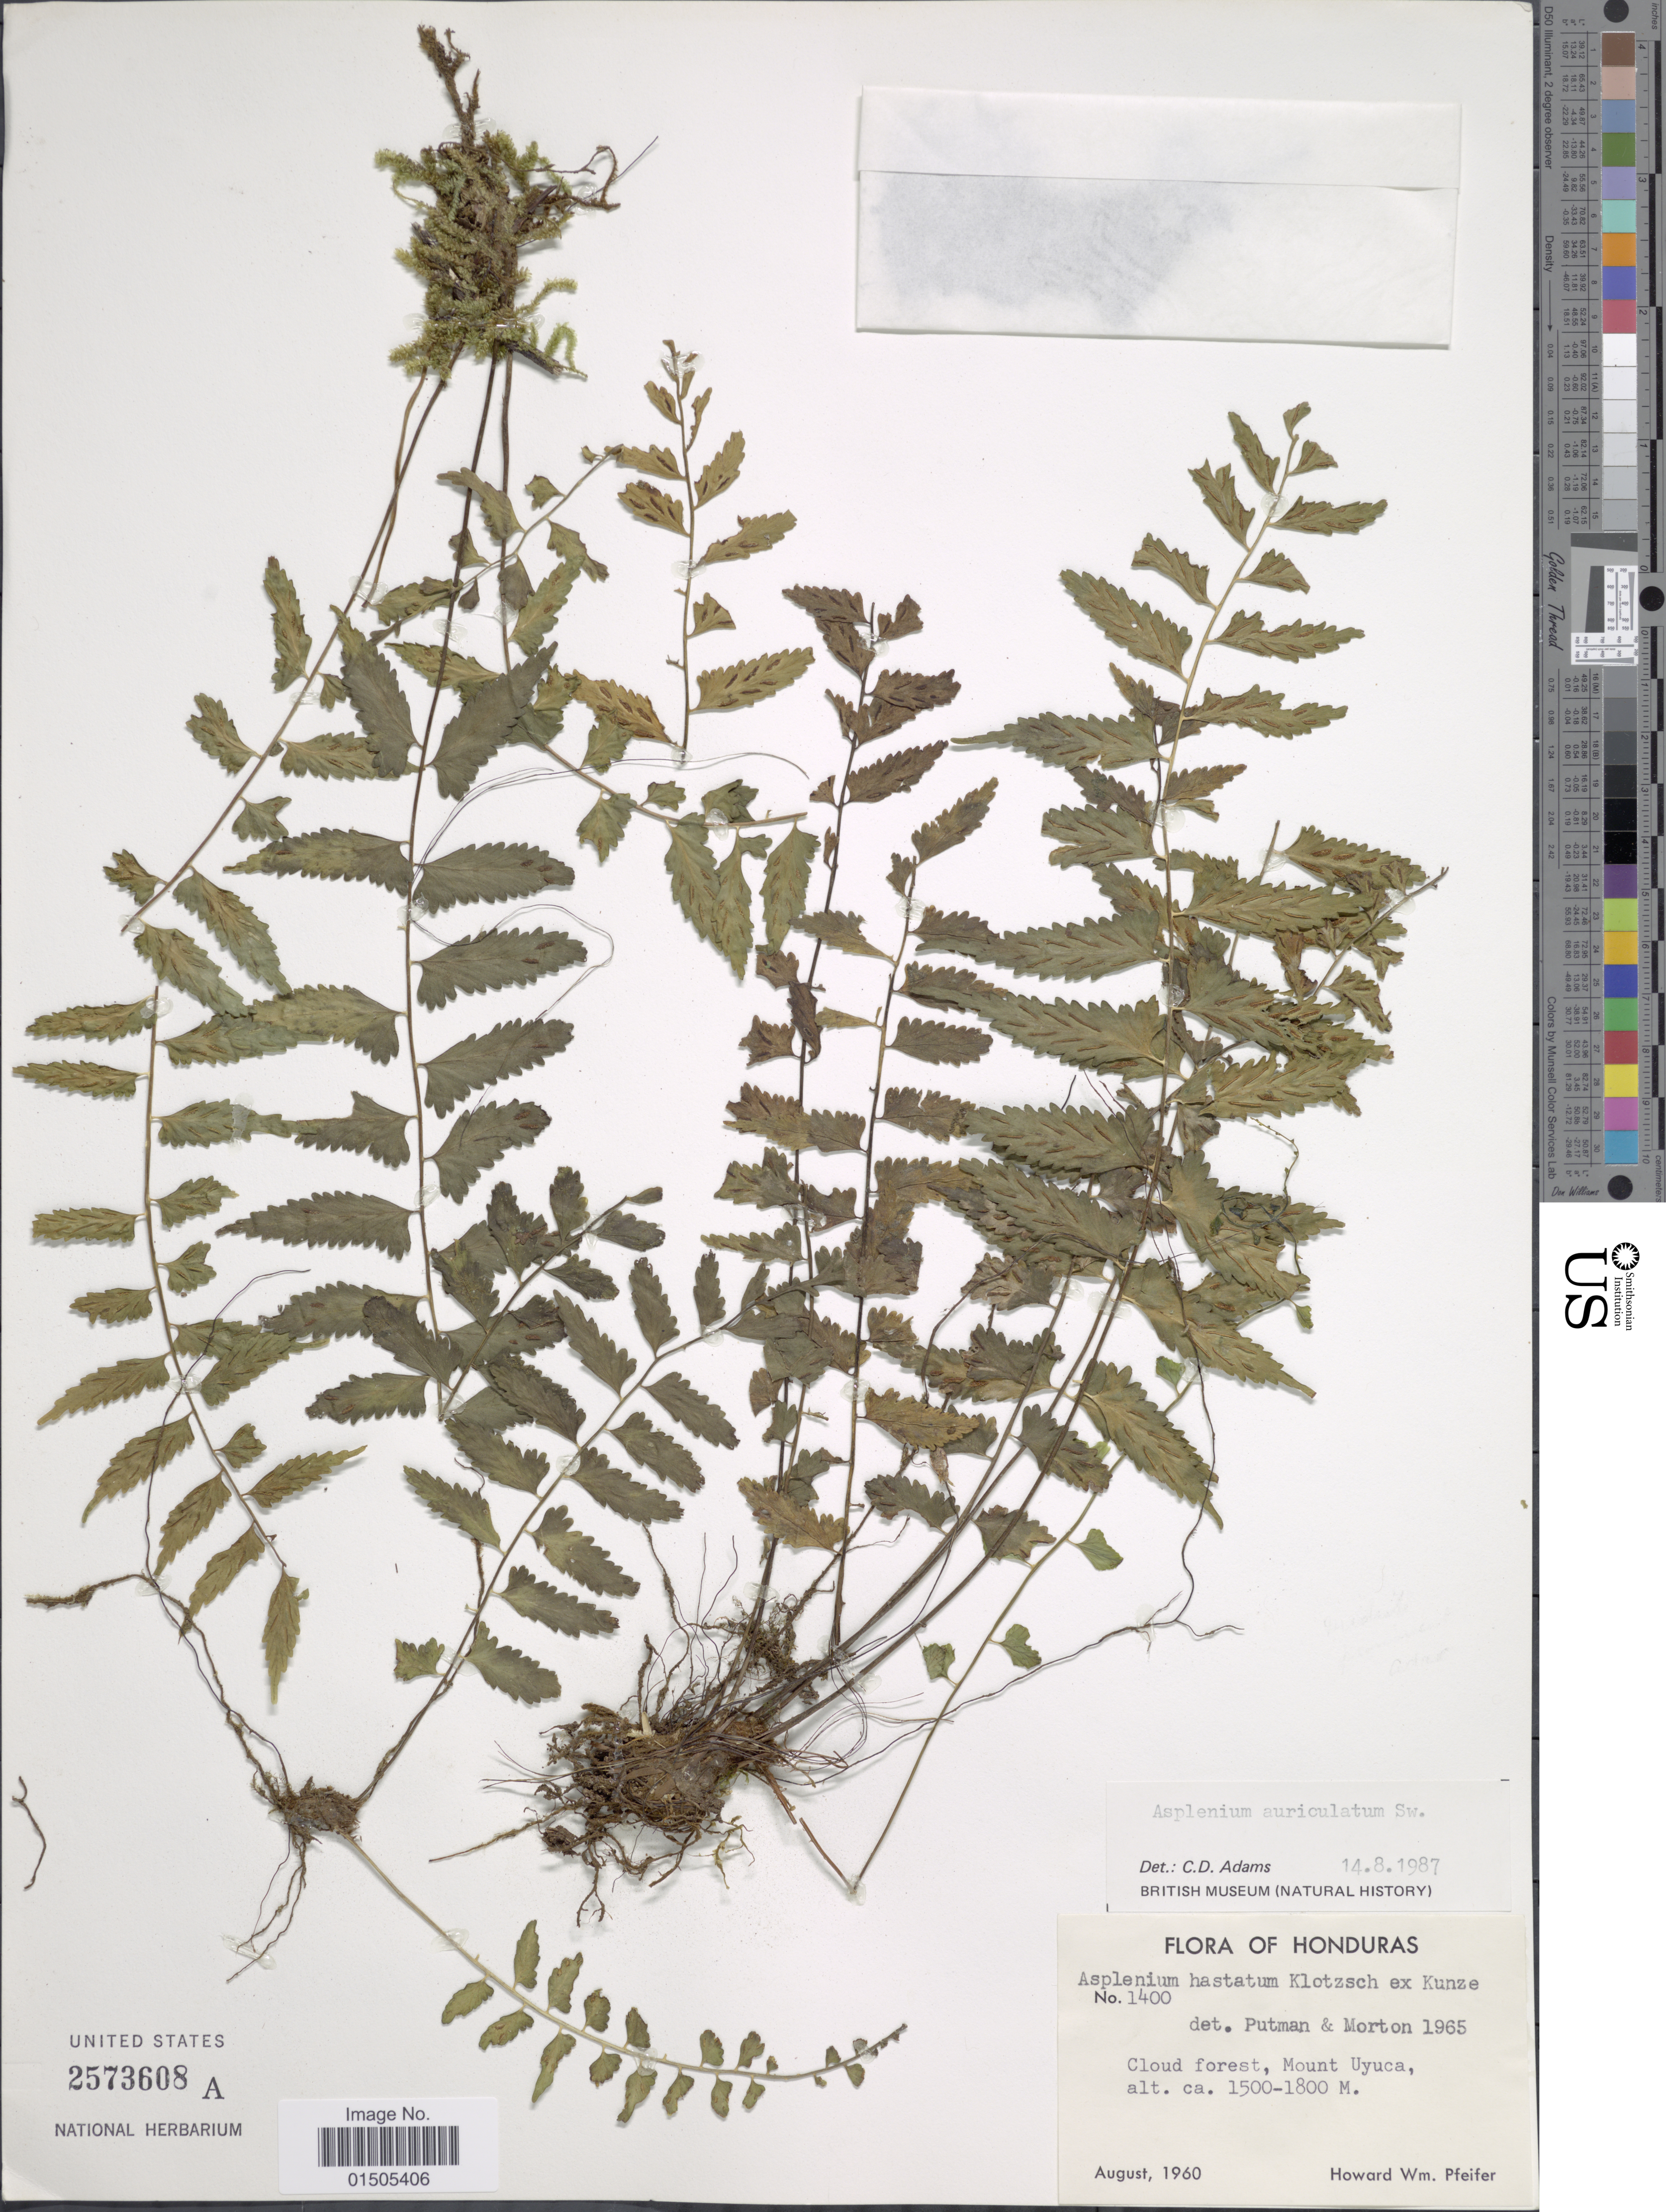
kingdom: Plantae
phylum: Tracheophyta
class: Polypodiopsida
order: Polypodiales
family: Aspleniaceae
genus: Asplenium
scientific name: Asplenium auriculatum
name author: Sw.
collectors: H. W. Pfeifer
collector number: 1400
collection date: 1960-08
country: Honduras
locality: Cloud forest. Mount Uyuca.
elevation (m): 1500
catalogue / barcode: US 2573608A